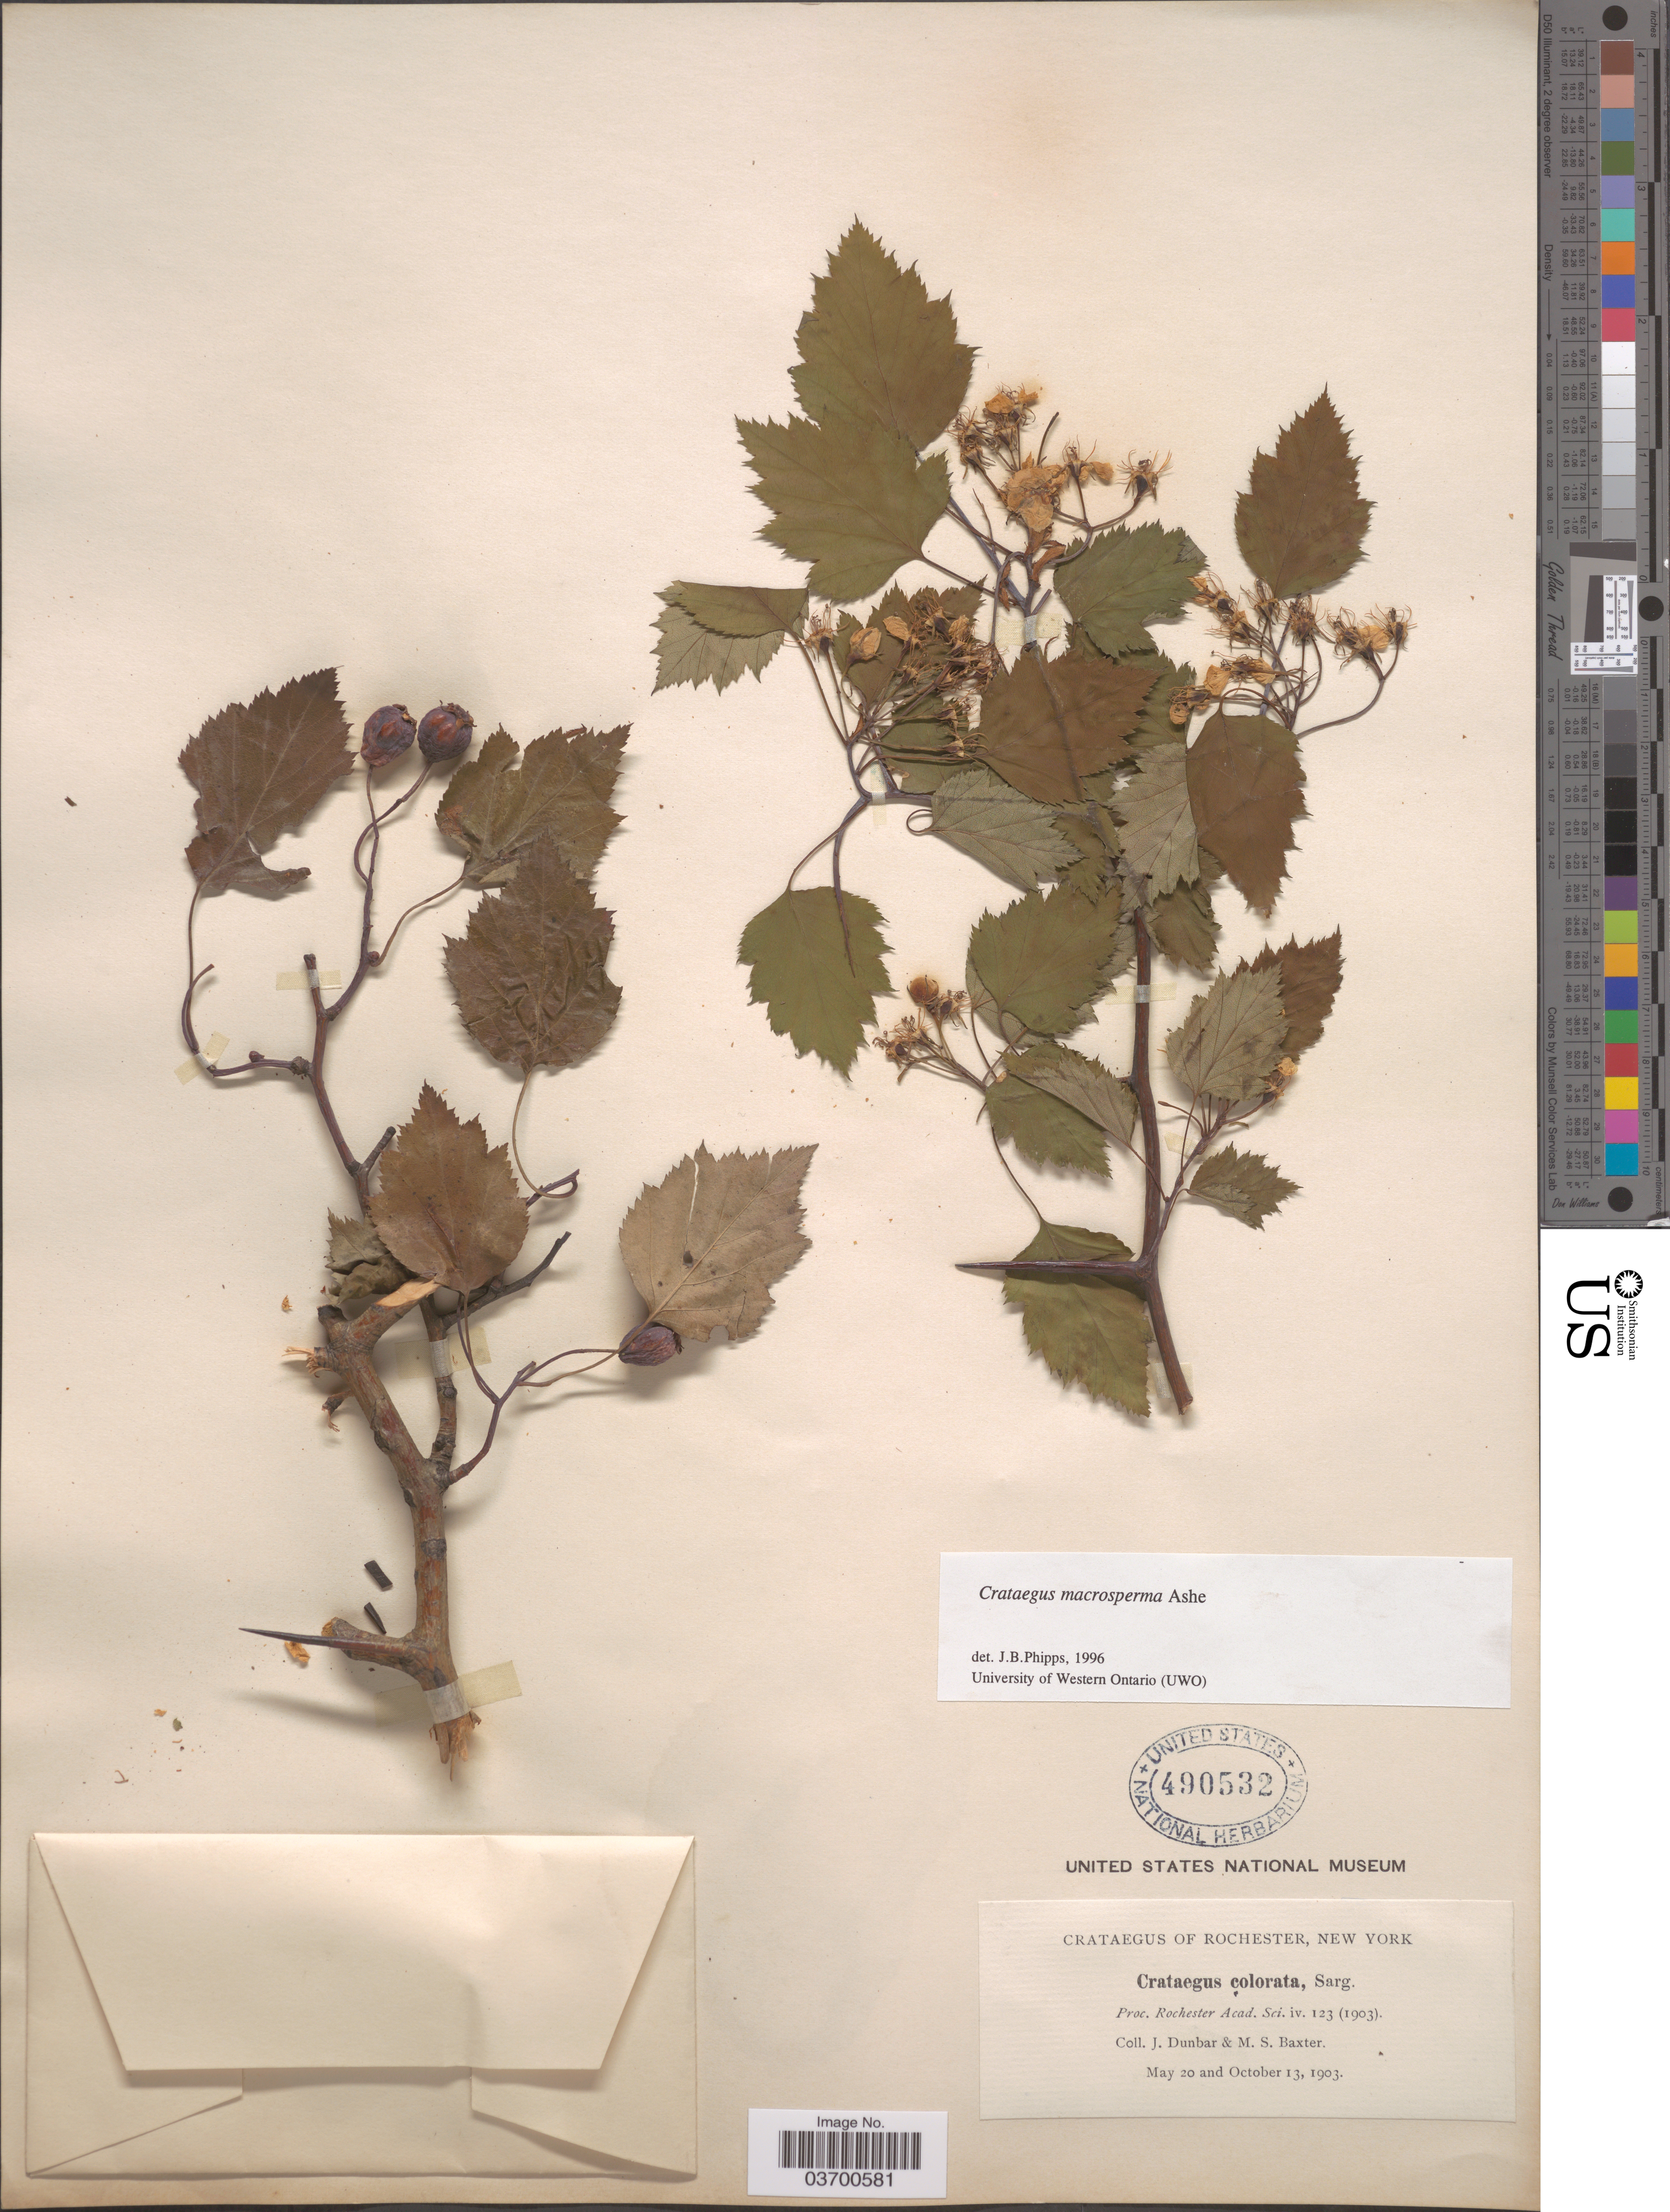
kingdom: Plantae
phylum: Tracheophyta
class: Magnoliopsida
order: Rosales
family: Rosaceae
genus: Crataegus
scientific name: Crataegus macrosperma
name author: Ashe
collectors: J. Dunbar & M. Baxter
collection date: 1903-08-20/1903-10-13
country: United States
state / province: New York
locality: Rochester.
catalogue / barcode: US 490532